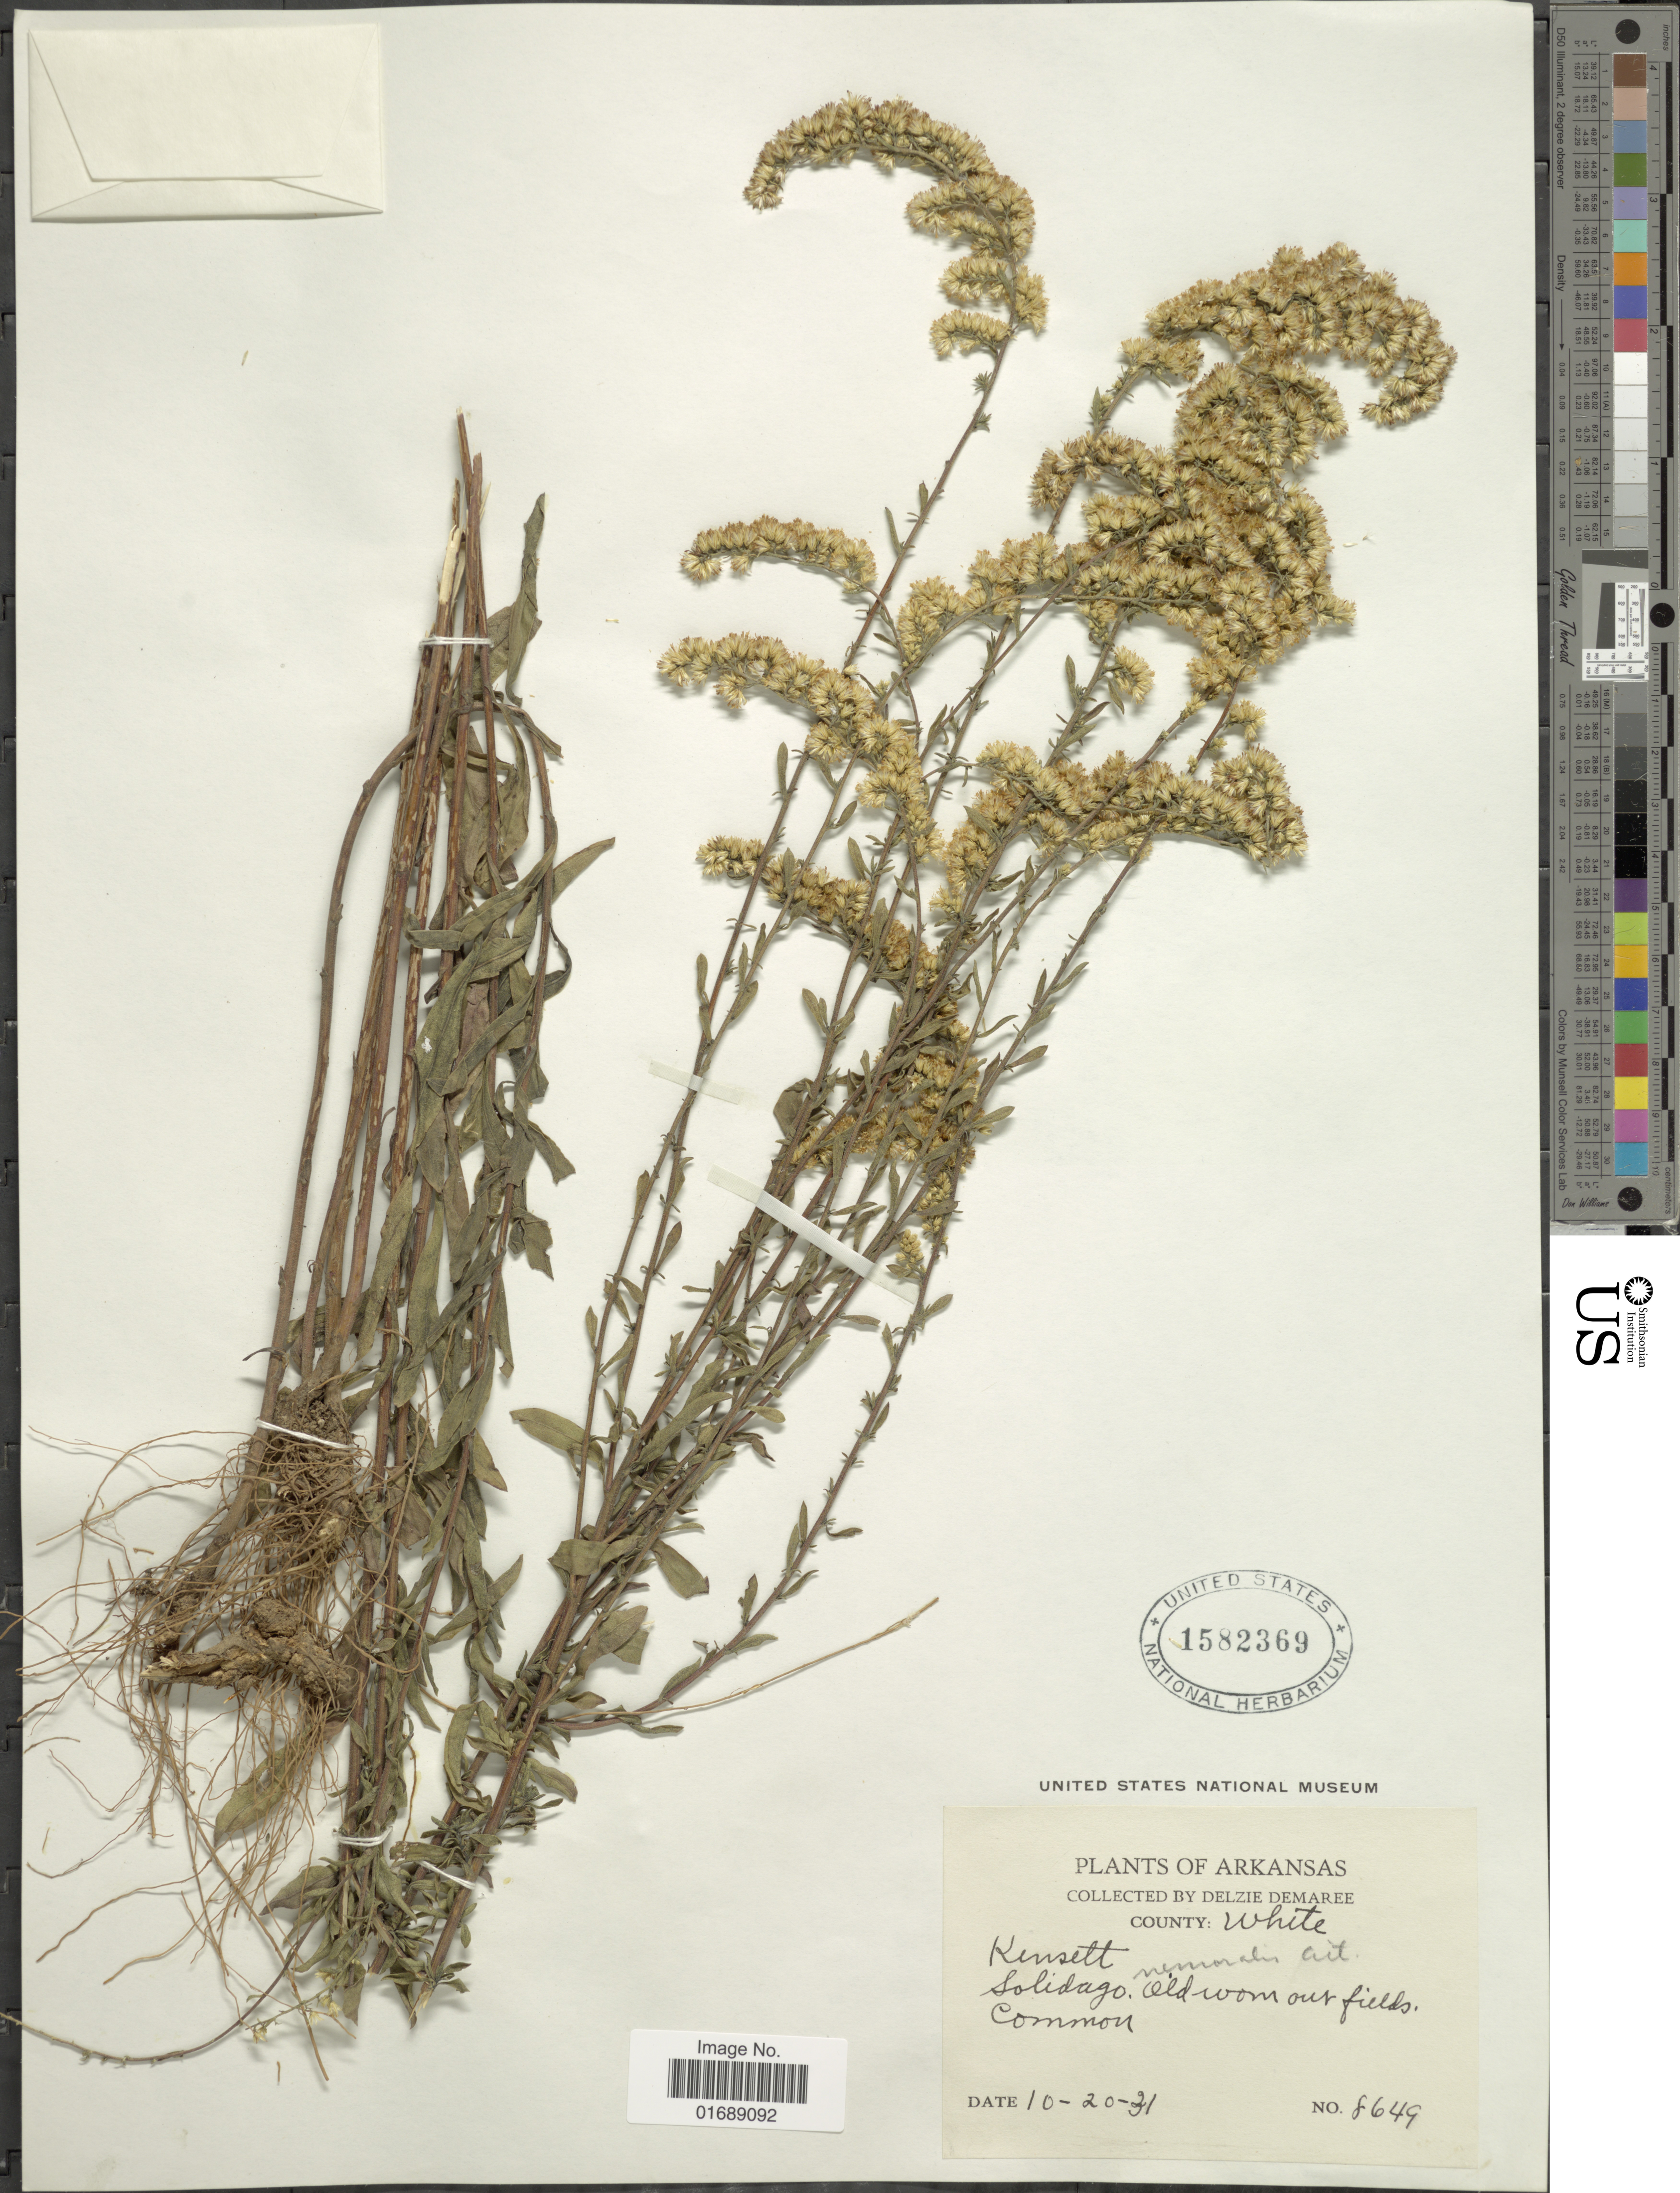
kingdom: Plantae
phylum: Tracheophyta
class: Magnoliopsida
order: Asterales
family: Asteraceae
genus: Solidago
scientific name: Solidago nemoralis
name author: Aiton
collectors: D. Demaree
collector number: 8649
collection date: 1931-10-20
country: United States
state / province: Arkansas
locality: County: White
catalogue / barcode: US 1582369